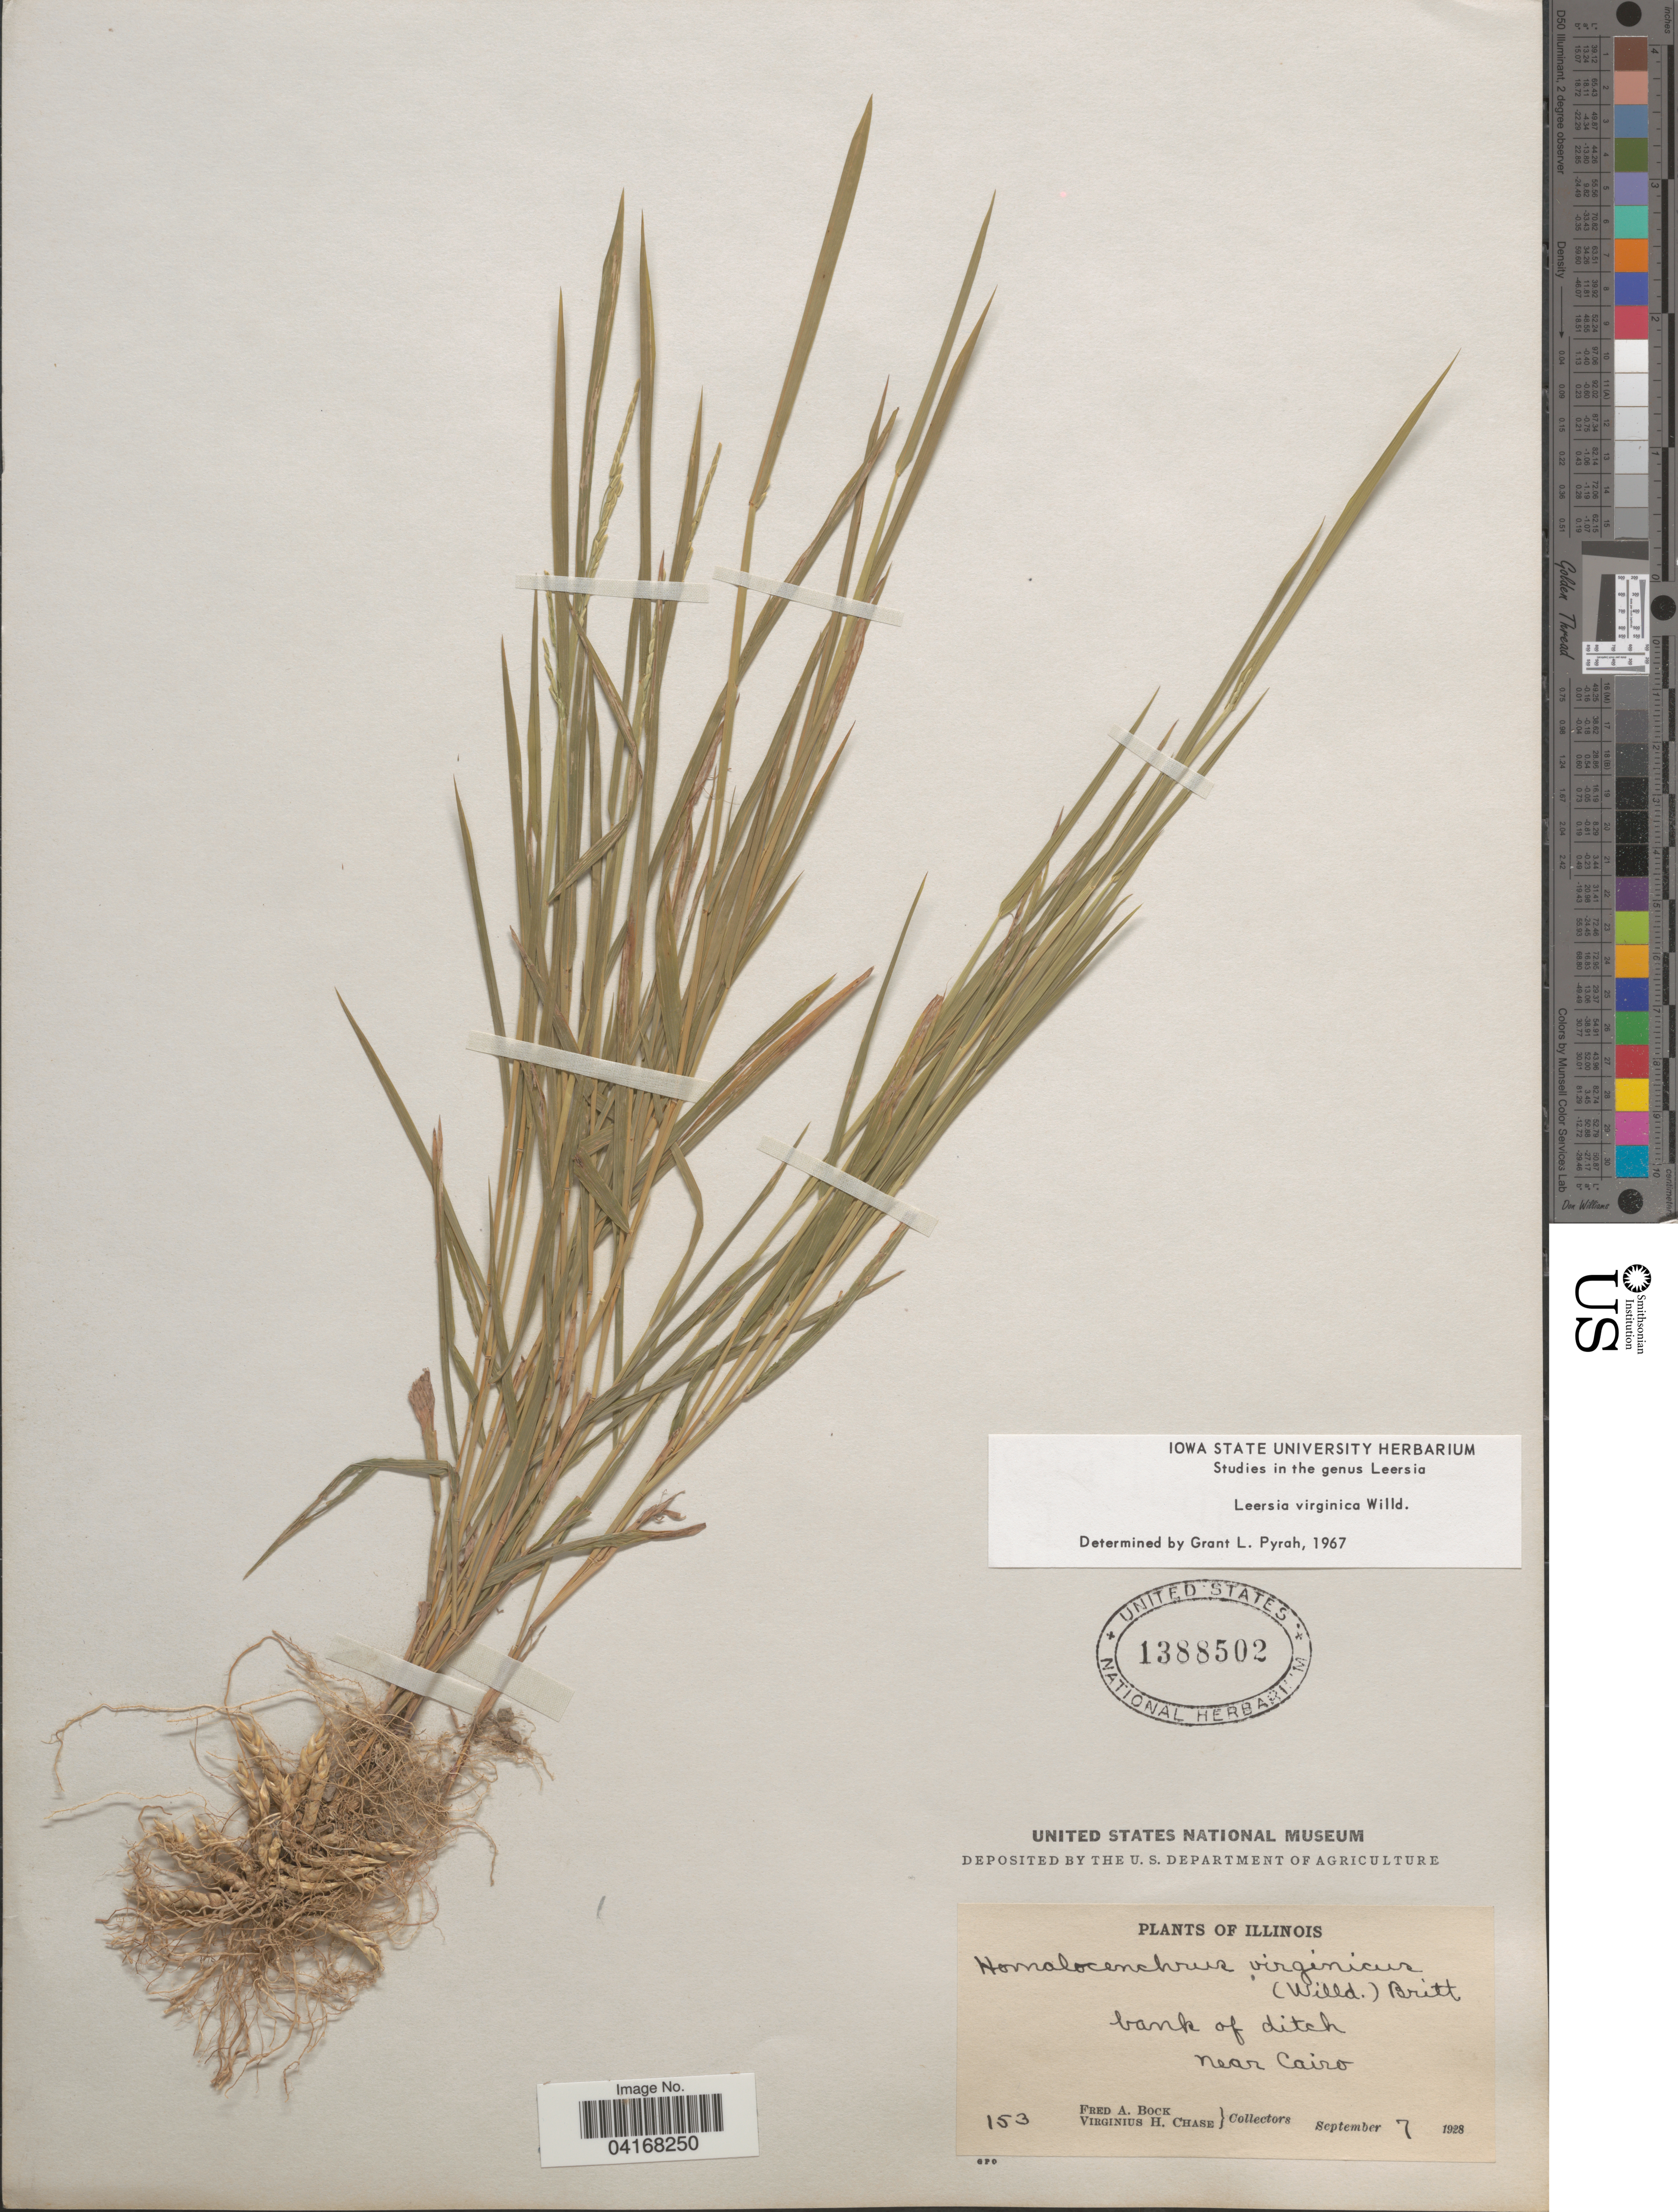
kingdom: Plantae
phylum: Tracheophyta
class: Liliopsida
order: Poales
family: Poaceae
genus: Leersia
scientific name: Leersia virginica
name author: Willd.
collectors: F. Bock & V. H. Chase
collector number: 153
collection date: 1928-09-07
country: United States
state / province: Illinois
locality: Bank of ditch near Cairo.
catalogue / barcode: US 1388502